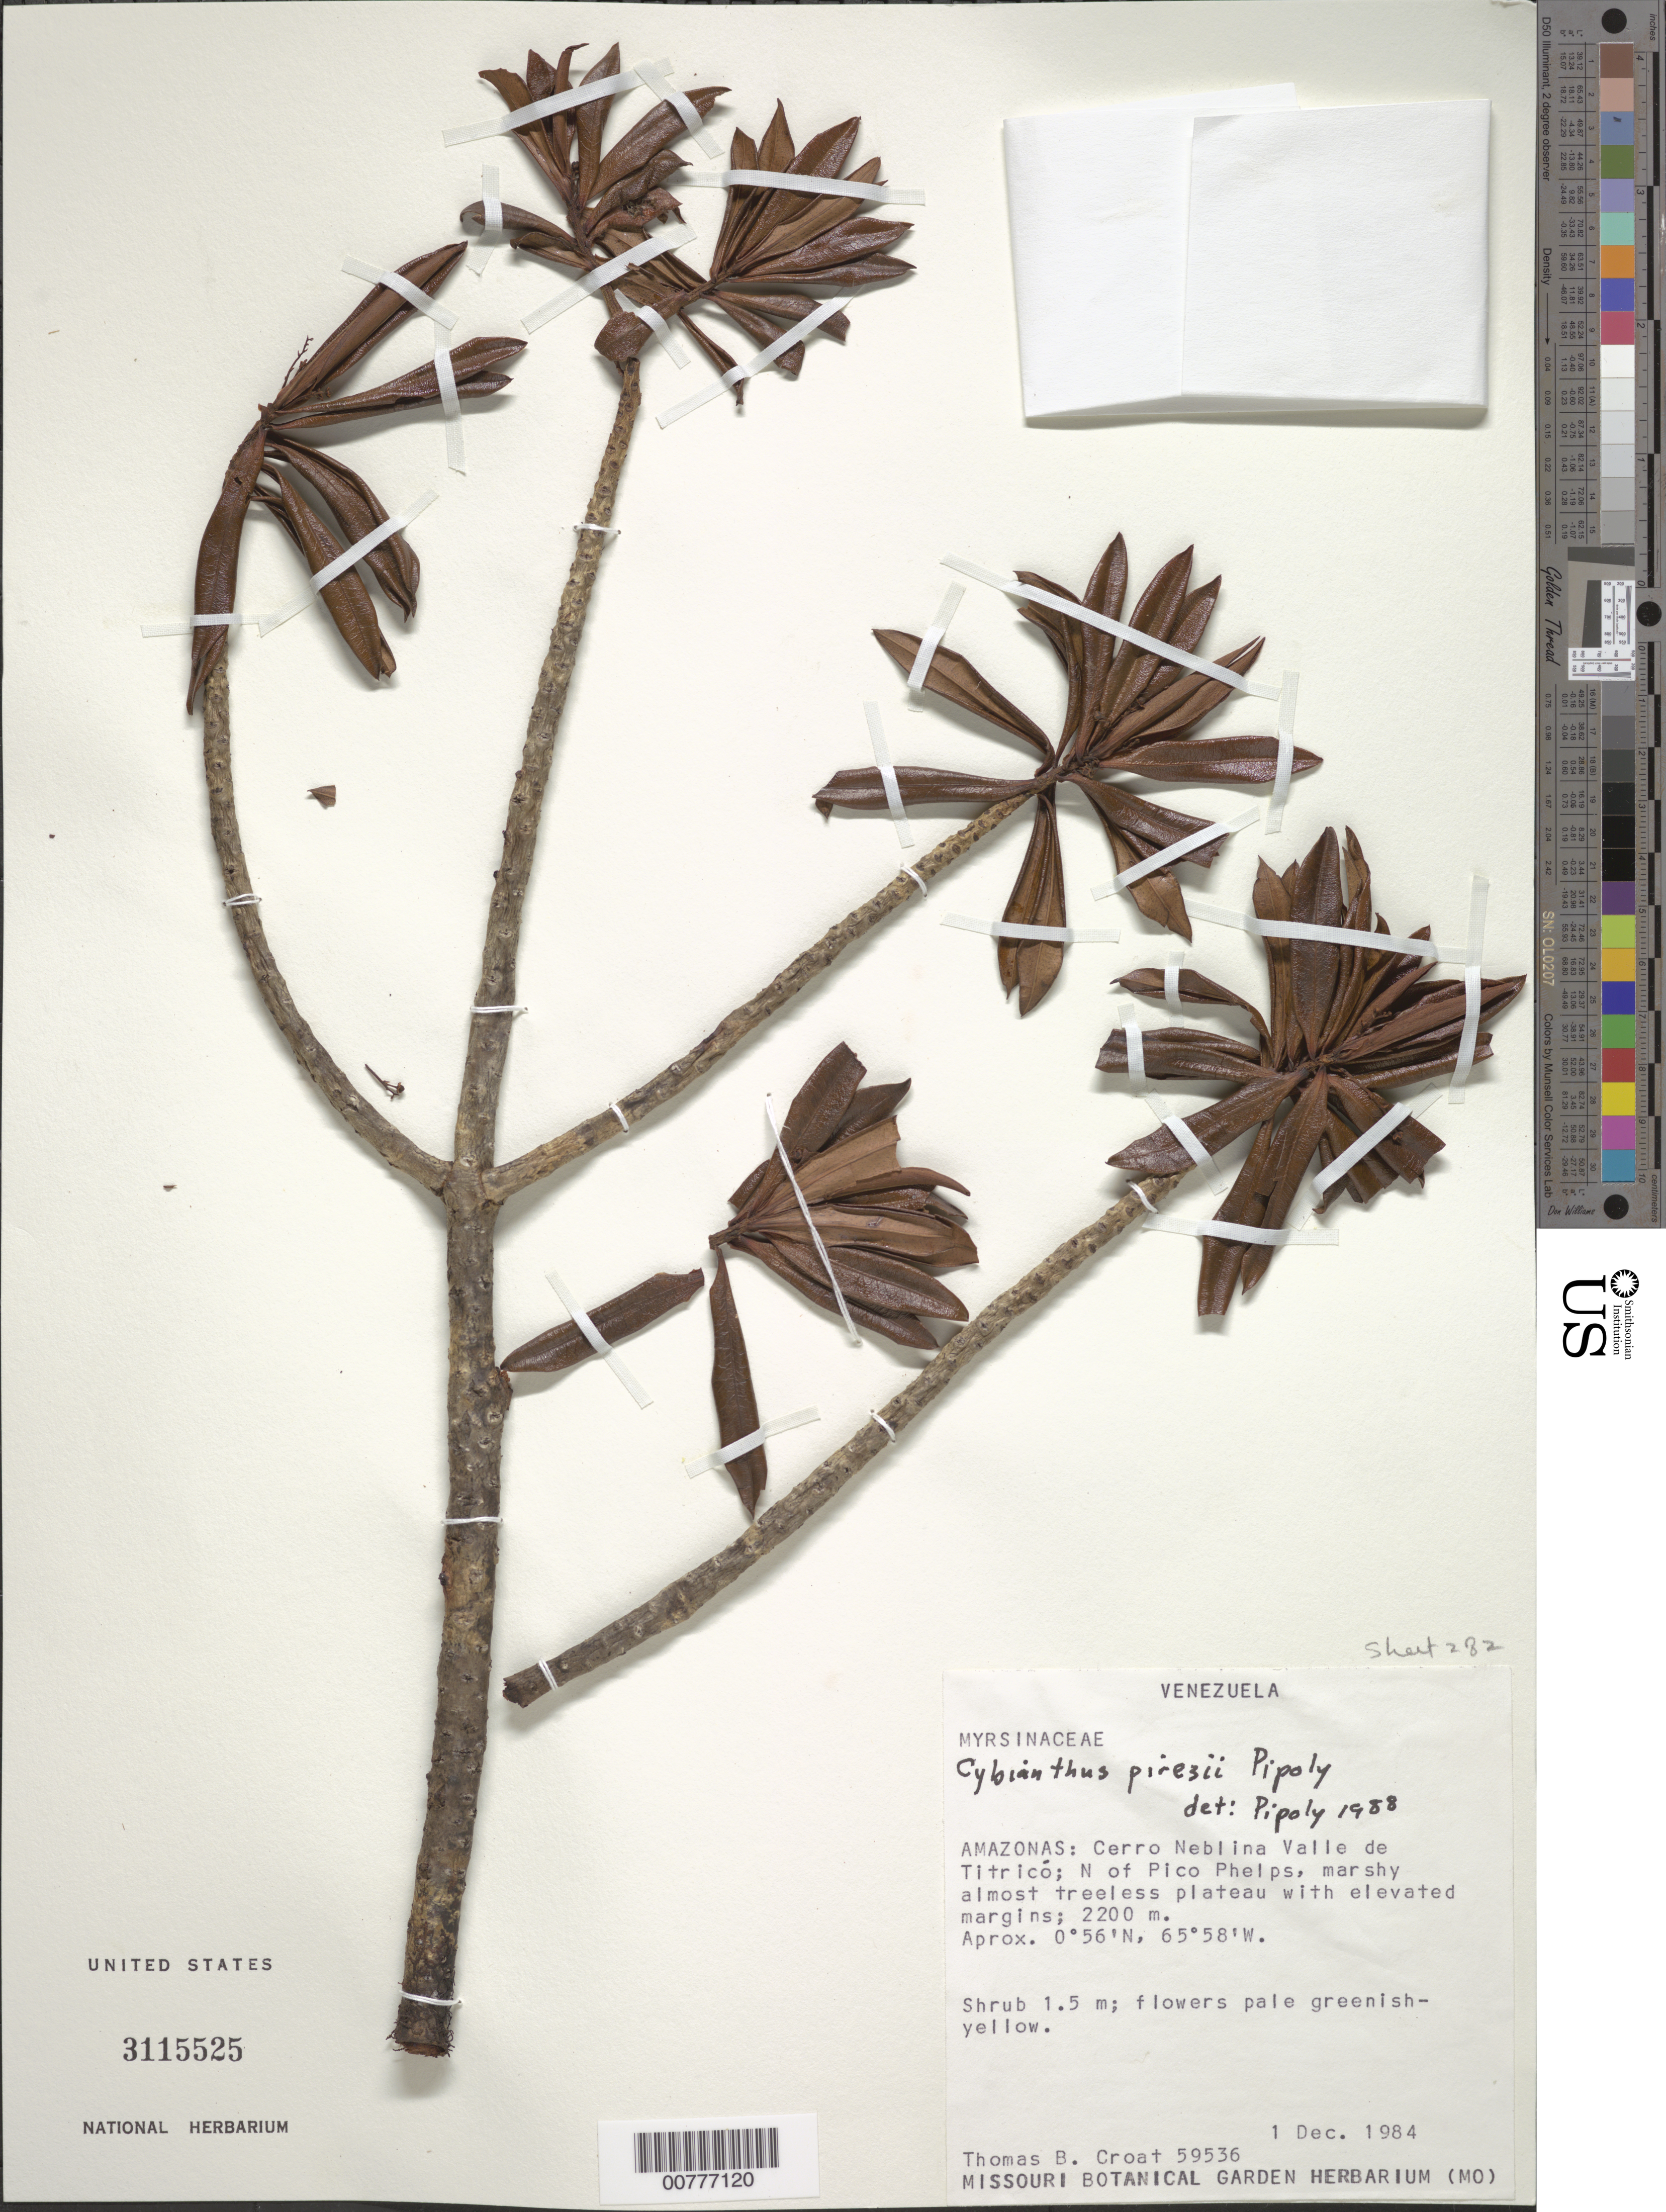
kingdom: Plantae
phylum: Tracheophyta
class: Magnoliopsida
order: Ericales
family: Primulaceae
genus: Cybianthus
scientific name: Cybianthus piresii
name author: Pipoly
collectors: T. B. Croat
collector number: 59536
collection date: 1984-12-01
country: Venezuela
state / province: Amazonas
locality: Cerro Neblina Valle de Titricó; N of Pico Phelps.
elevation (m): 2200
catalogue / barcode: US 3115525